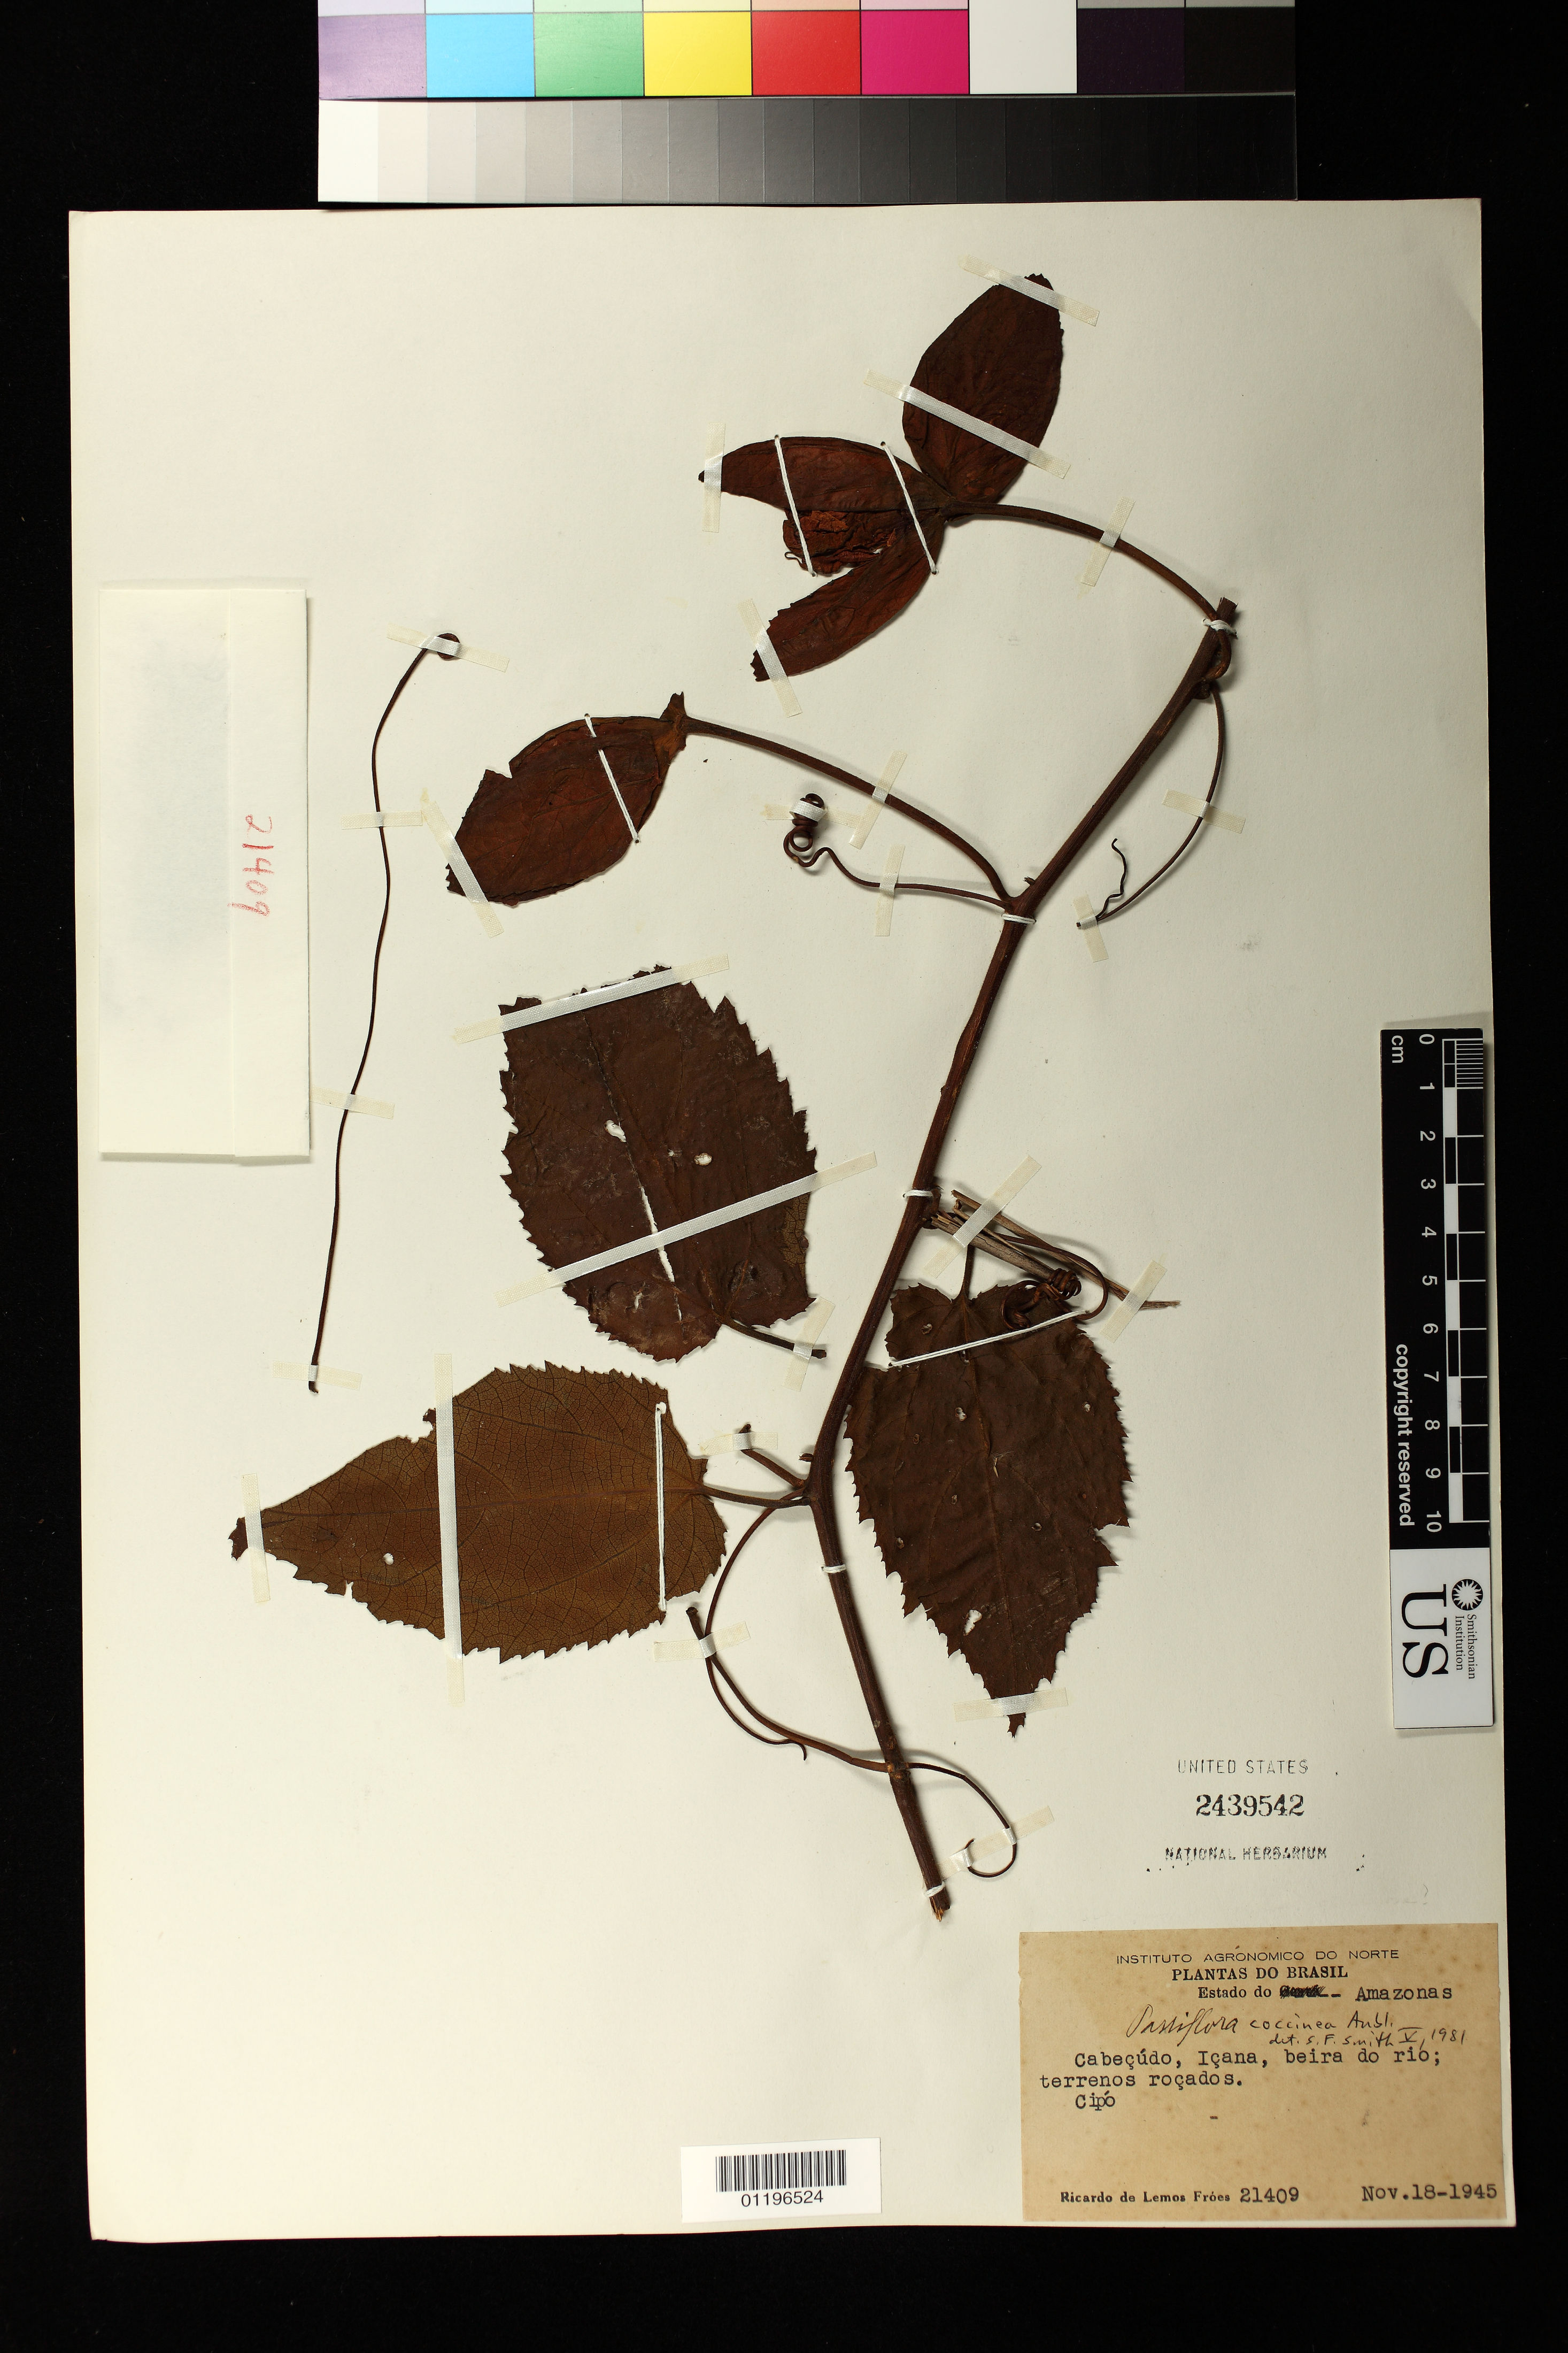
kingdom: Plantae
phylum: Tracheophyta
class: Magnoliopsida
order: Malpighiales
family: Passifloraceae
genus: Passiflora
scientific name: Passiflora coccinea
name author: Aubl.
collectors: R. L. Fróes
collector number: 21409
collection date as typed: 18 Nov 1945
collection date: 1945-11-18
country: Brazil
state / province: Amazonas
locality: Estado do Amazonas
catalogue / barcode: US 2439542